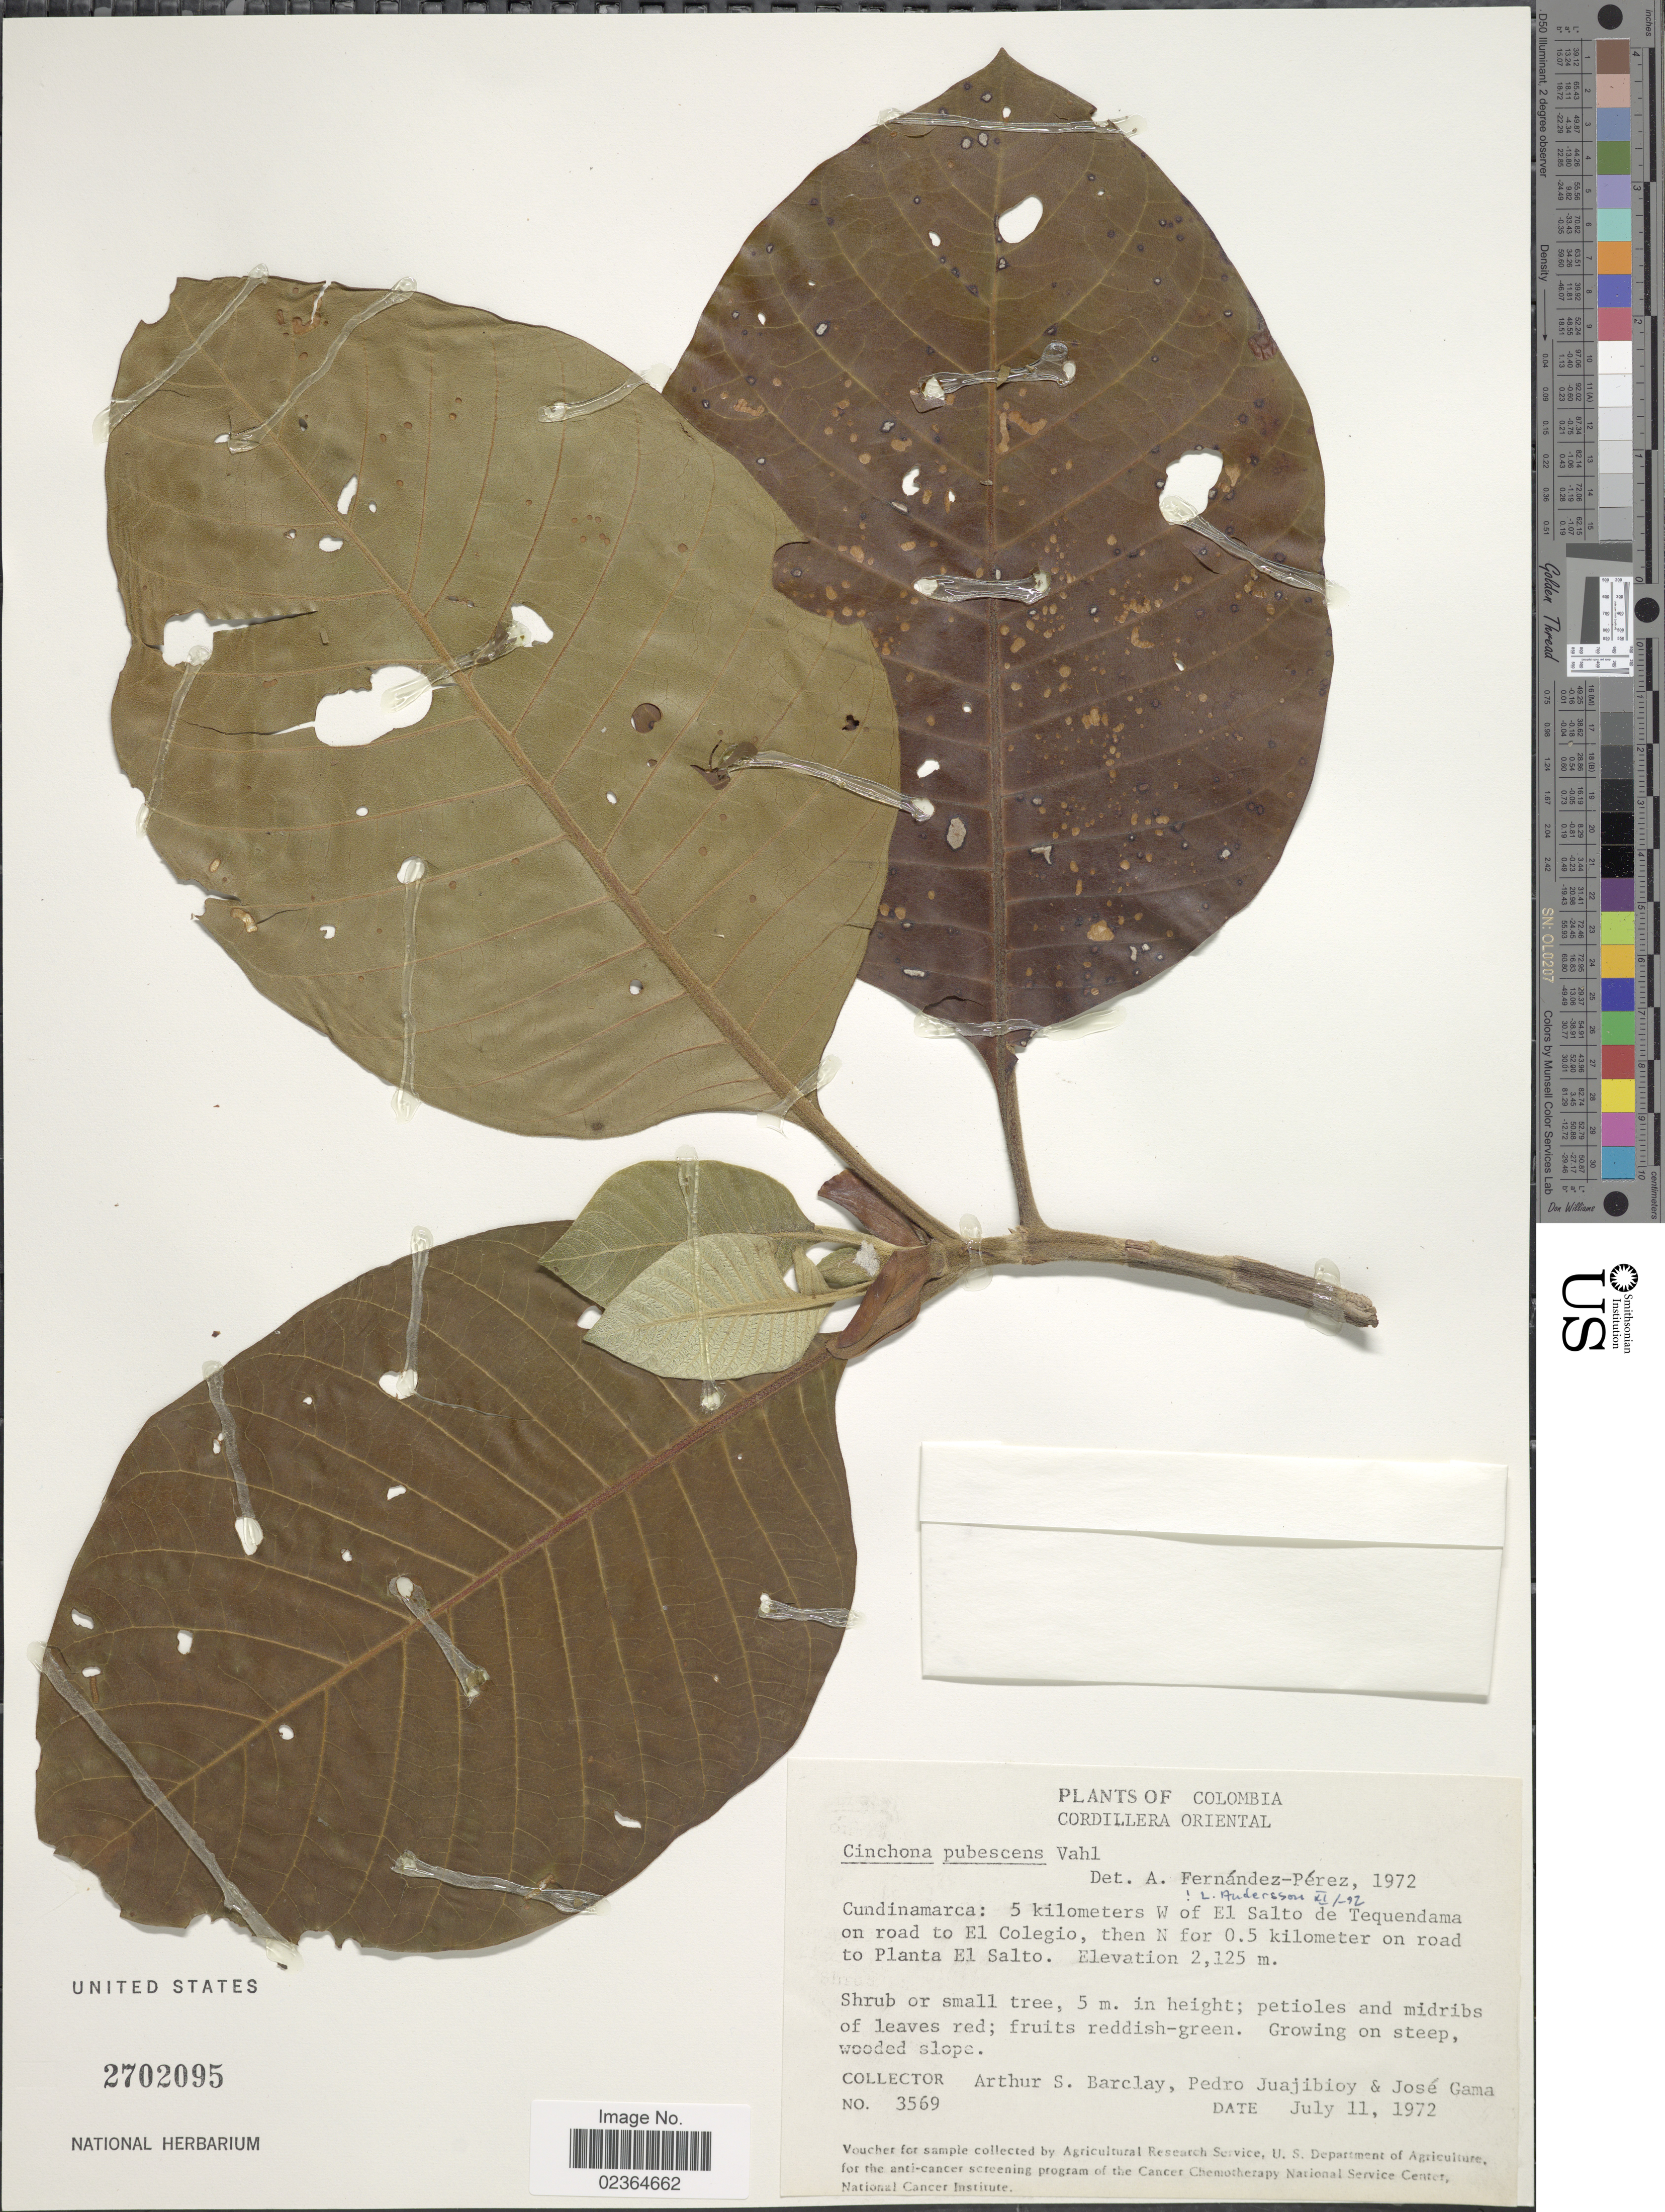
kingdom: Plantae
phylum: Tracheophyta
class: Magnoliopsida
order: Gentianales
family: Rubiaceae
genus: Cinchona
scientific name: Cinchona pubescens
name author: Vahl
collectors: A. S. Barclay, P. Juajibioy & J. Gama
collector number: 3569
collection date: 1972-07-11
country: Colombia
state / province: Cundinamarca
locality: Cordillera Oriental. 5 kilometers W of El Salto de Tequendama on road to El Colegio, then N for 0.5 kilometer on road to Planta El Salto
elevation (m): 2125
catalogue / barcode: US 2702095